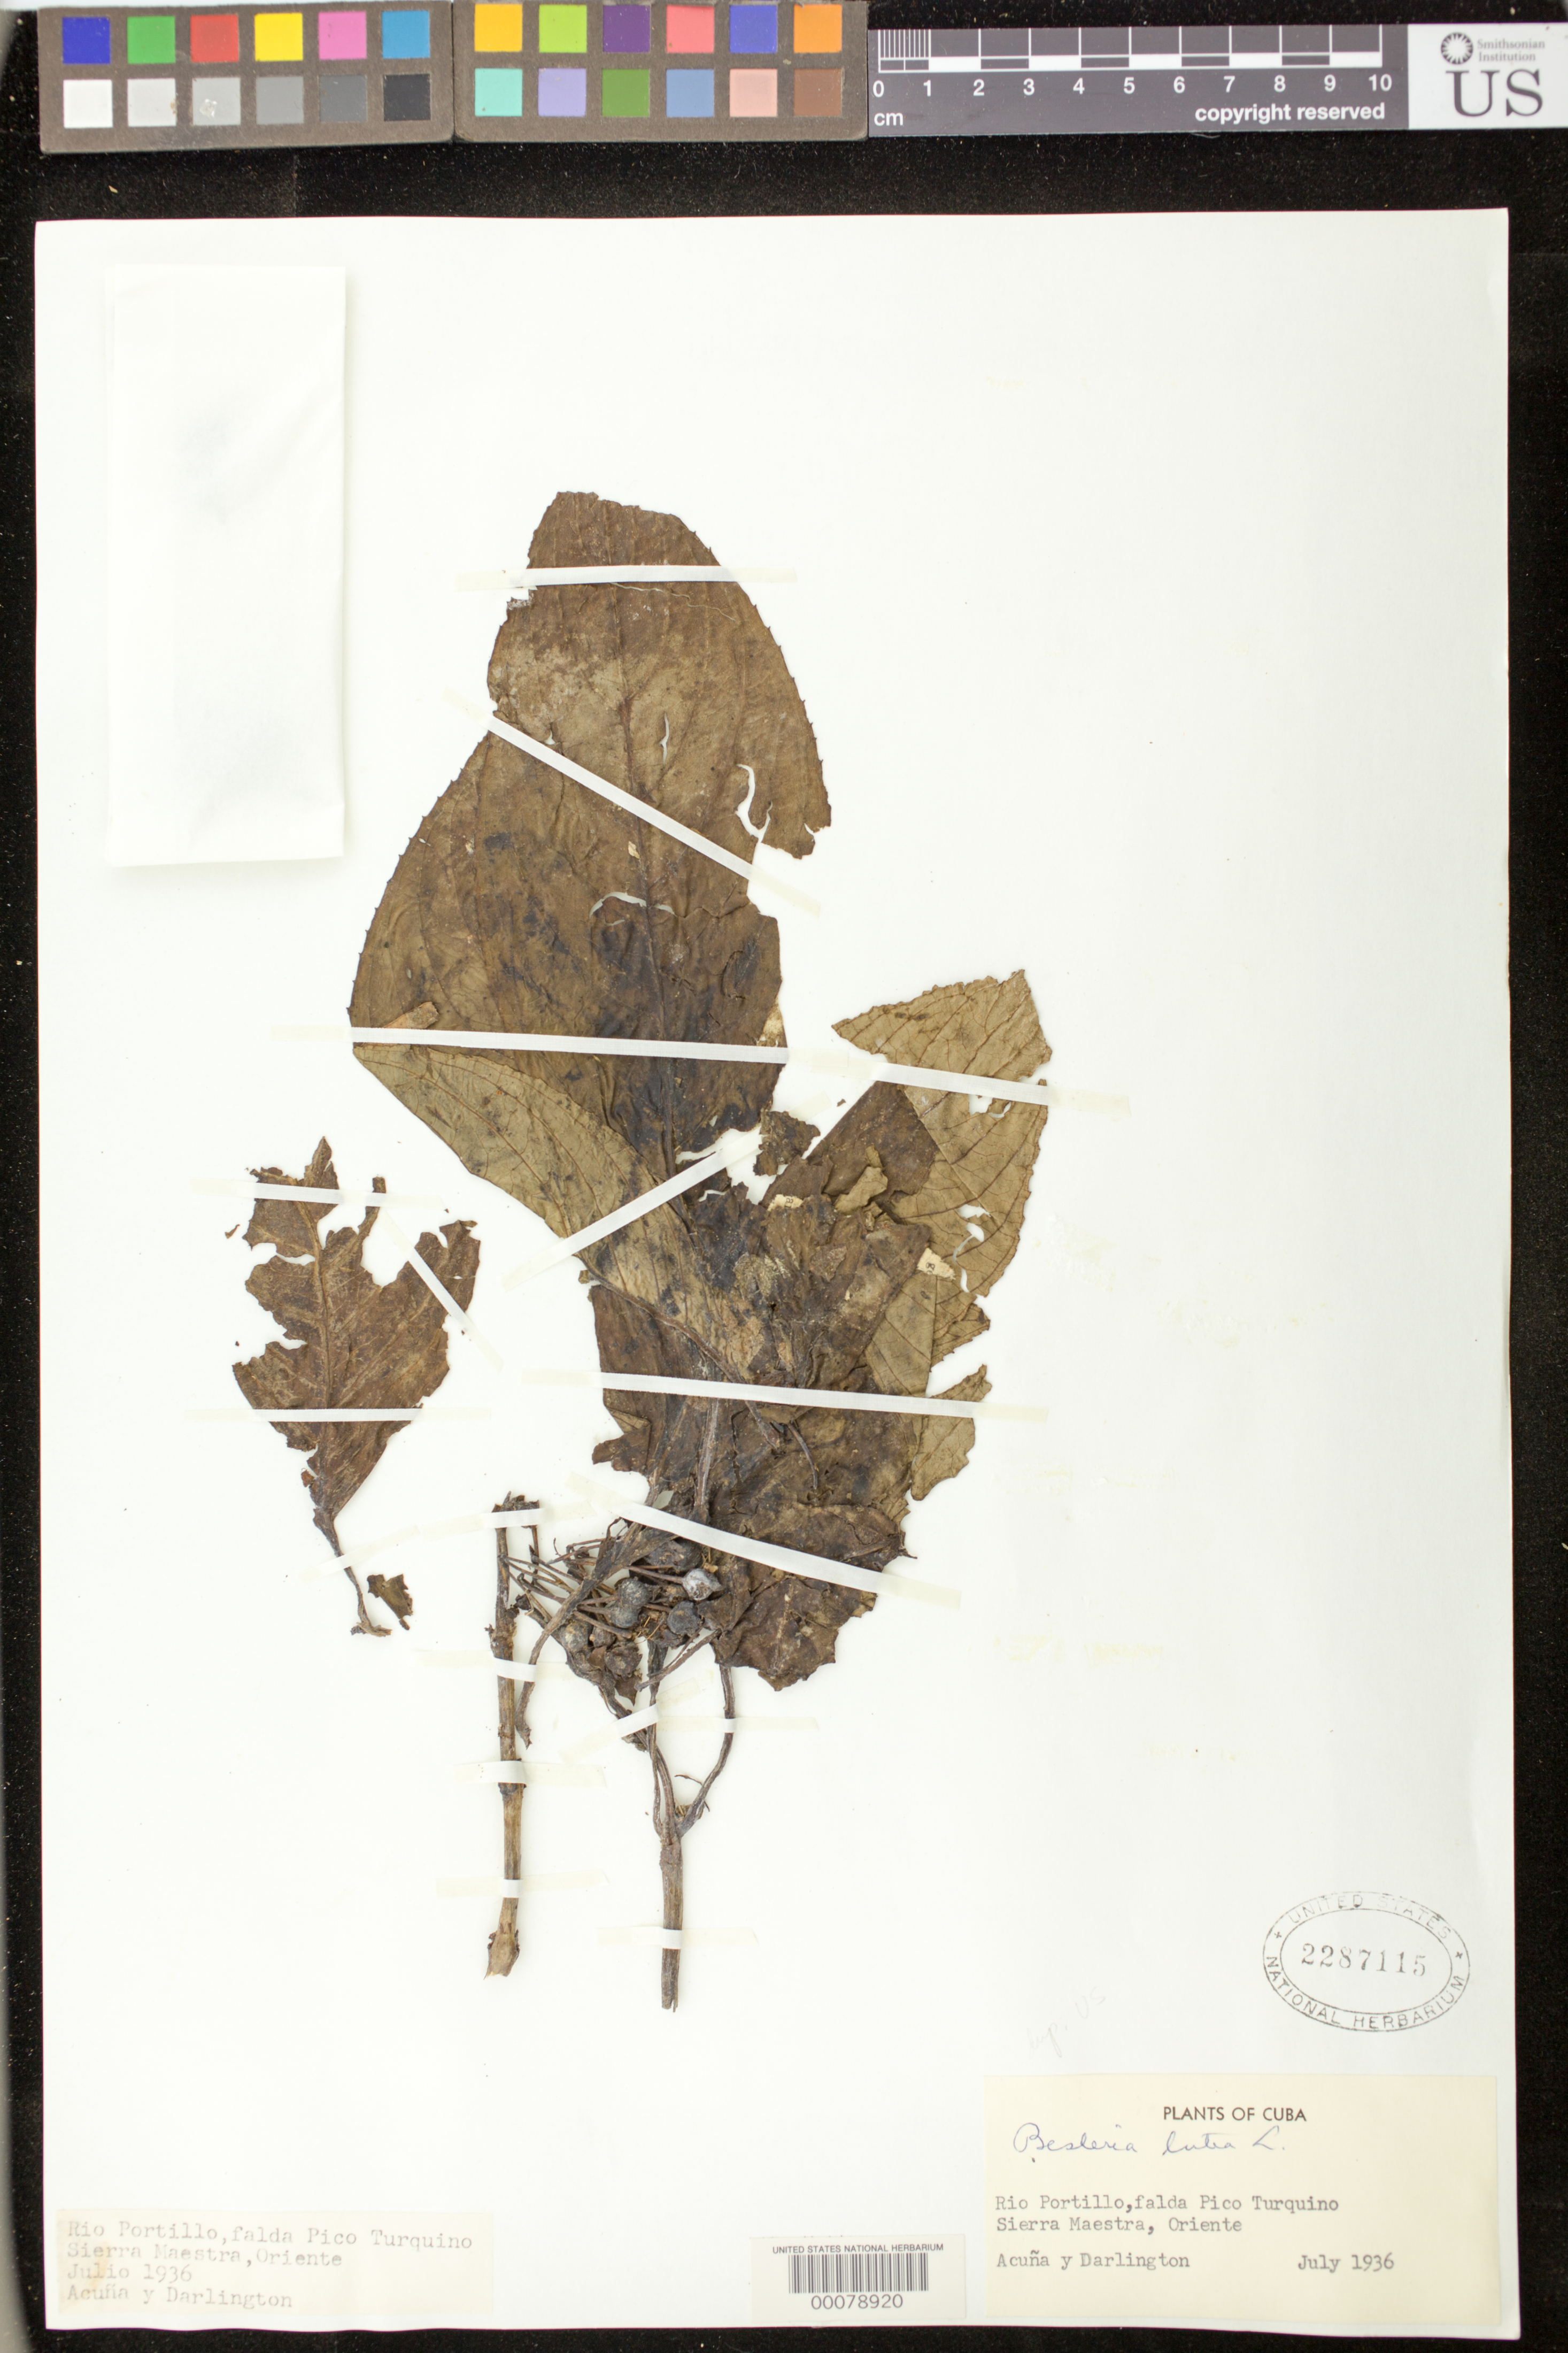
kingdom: Plantae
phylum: Tracheophyta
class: Magnoliopsida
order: Lamiales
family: Gesneriaceae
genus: Besleria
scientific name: Besleria lutea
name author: L.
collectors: J. Acuña & J. Darlington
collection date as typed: Jul 1936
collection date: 1936-07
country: Cuba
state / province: Oriente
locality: Rio Portillo, falda del Pico Turquino, Sierra Maestra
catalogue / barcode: US 2287115